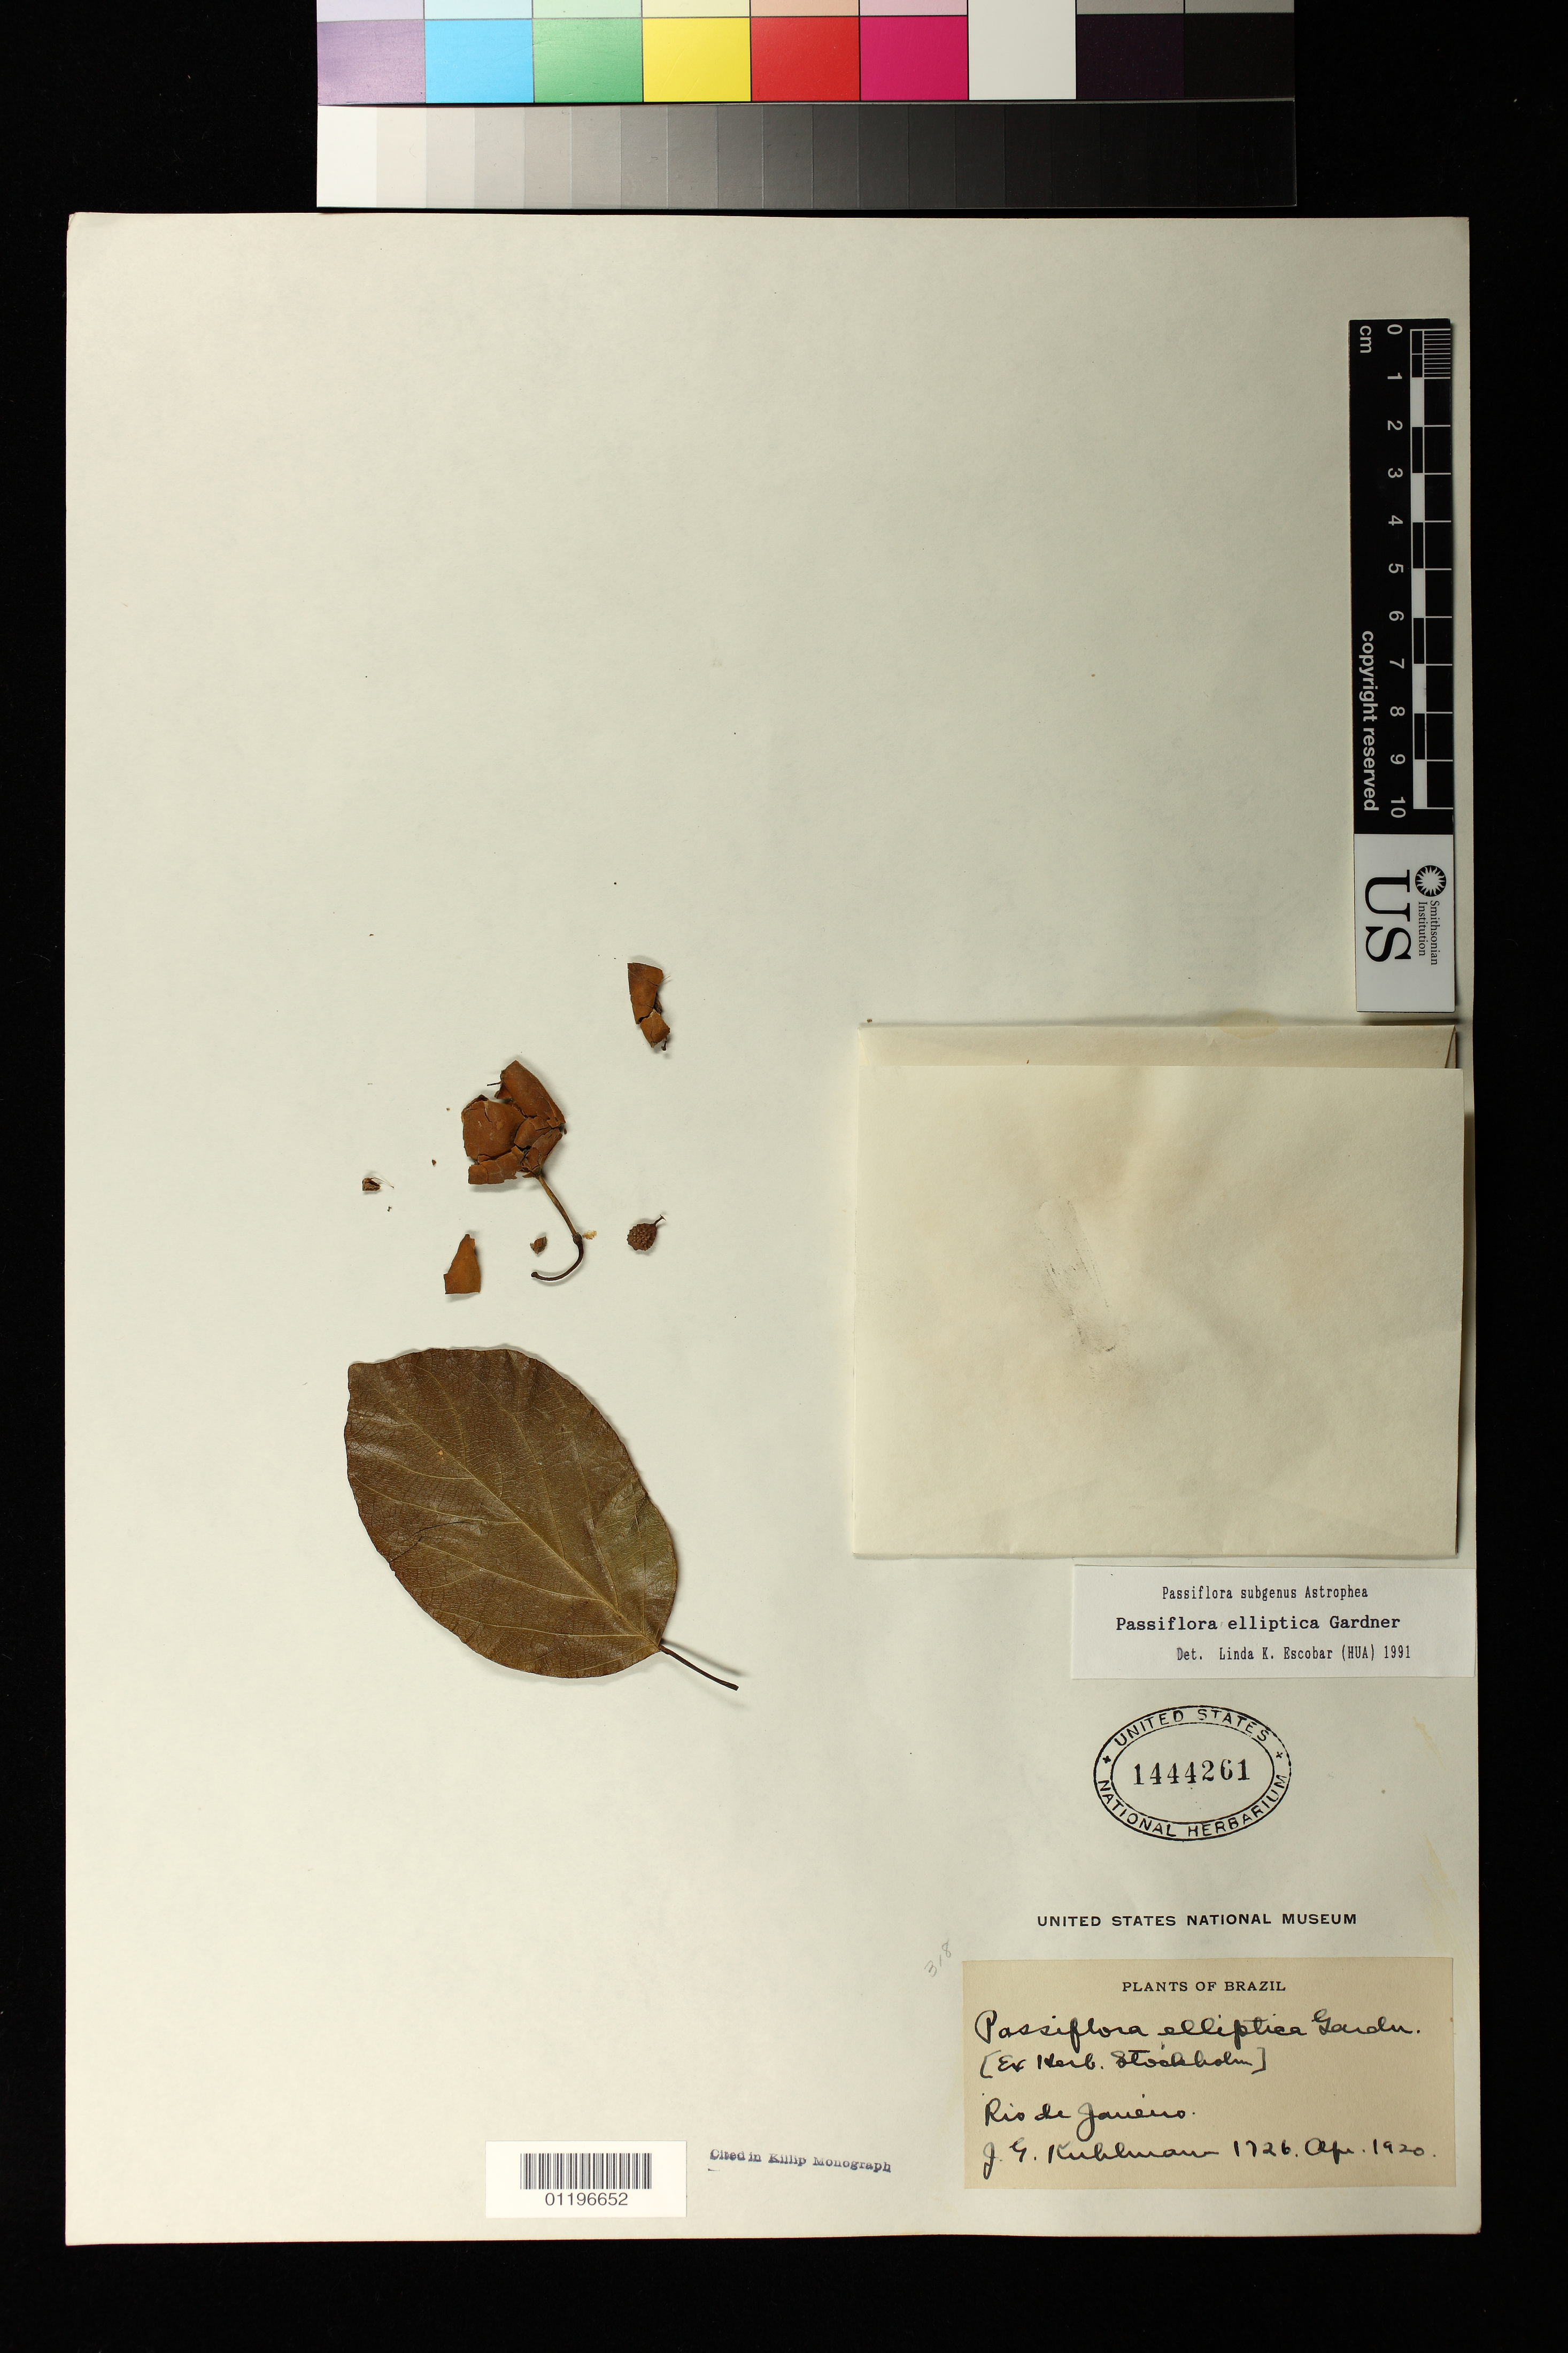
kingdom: Plantae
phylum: Tracheophyta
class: Magnoliopsida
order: Malpighiales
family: Passifloraceae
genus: Passiflora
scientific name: Passiflora elliptica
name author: Gardner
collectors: J. G. Kuhlmann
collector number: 1726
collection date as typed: Apr 1920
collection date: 1920-04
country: Brazil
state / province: Rio de Janeiro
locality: Rio de Janeiro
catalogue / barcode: US 1444261